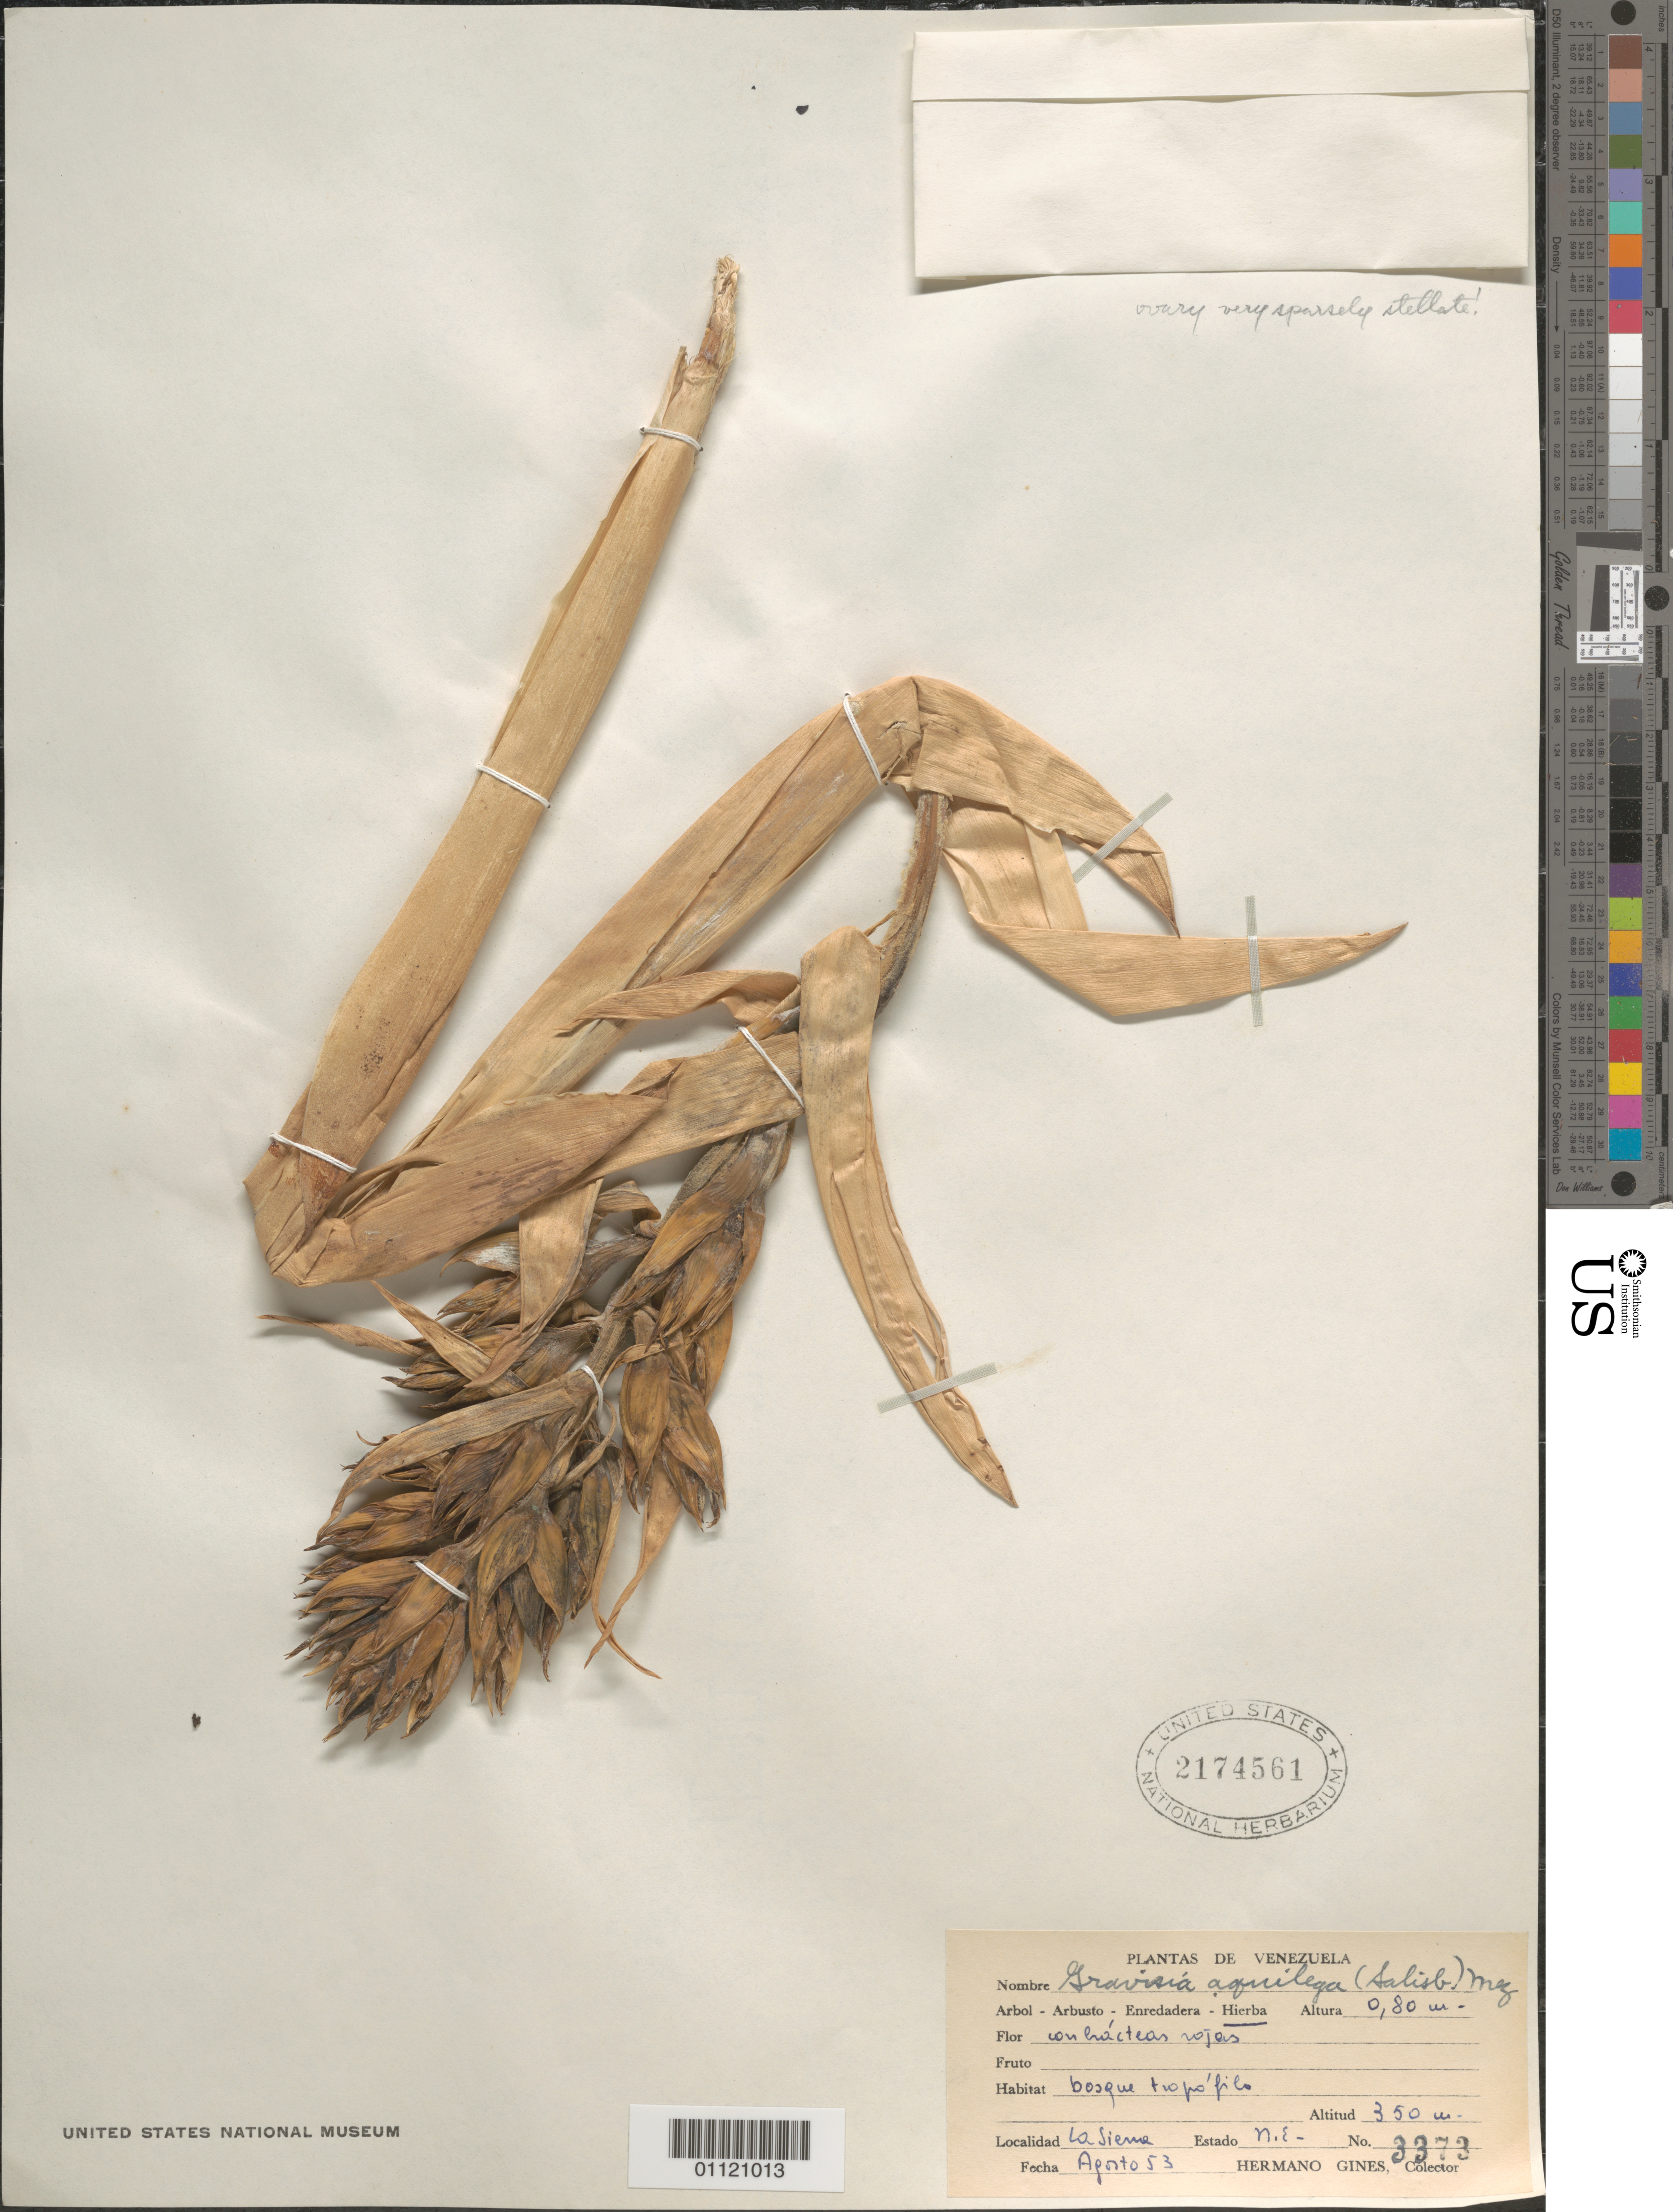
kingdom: Plantae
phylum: Tracheophyta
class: Liliopsida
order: Poales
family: Bromeliaceae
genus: Aechmea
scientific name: Aechmea aquilega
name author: (Salisb.) Griseb.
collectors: Bro. Gines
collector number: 3373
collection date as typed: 01 Aug 1953 to 31 Aug 1953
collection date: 1953-08-01/1953-08-31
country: Venezuela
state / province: Nueva Esparta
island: Margarita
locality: La Sierra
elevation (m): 350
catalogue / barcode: US 2174561